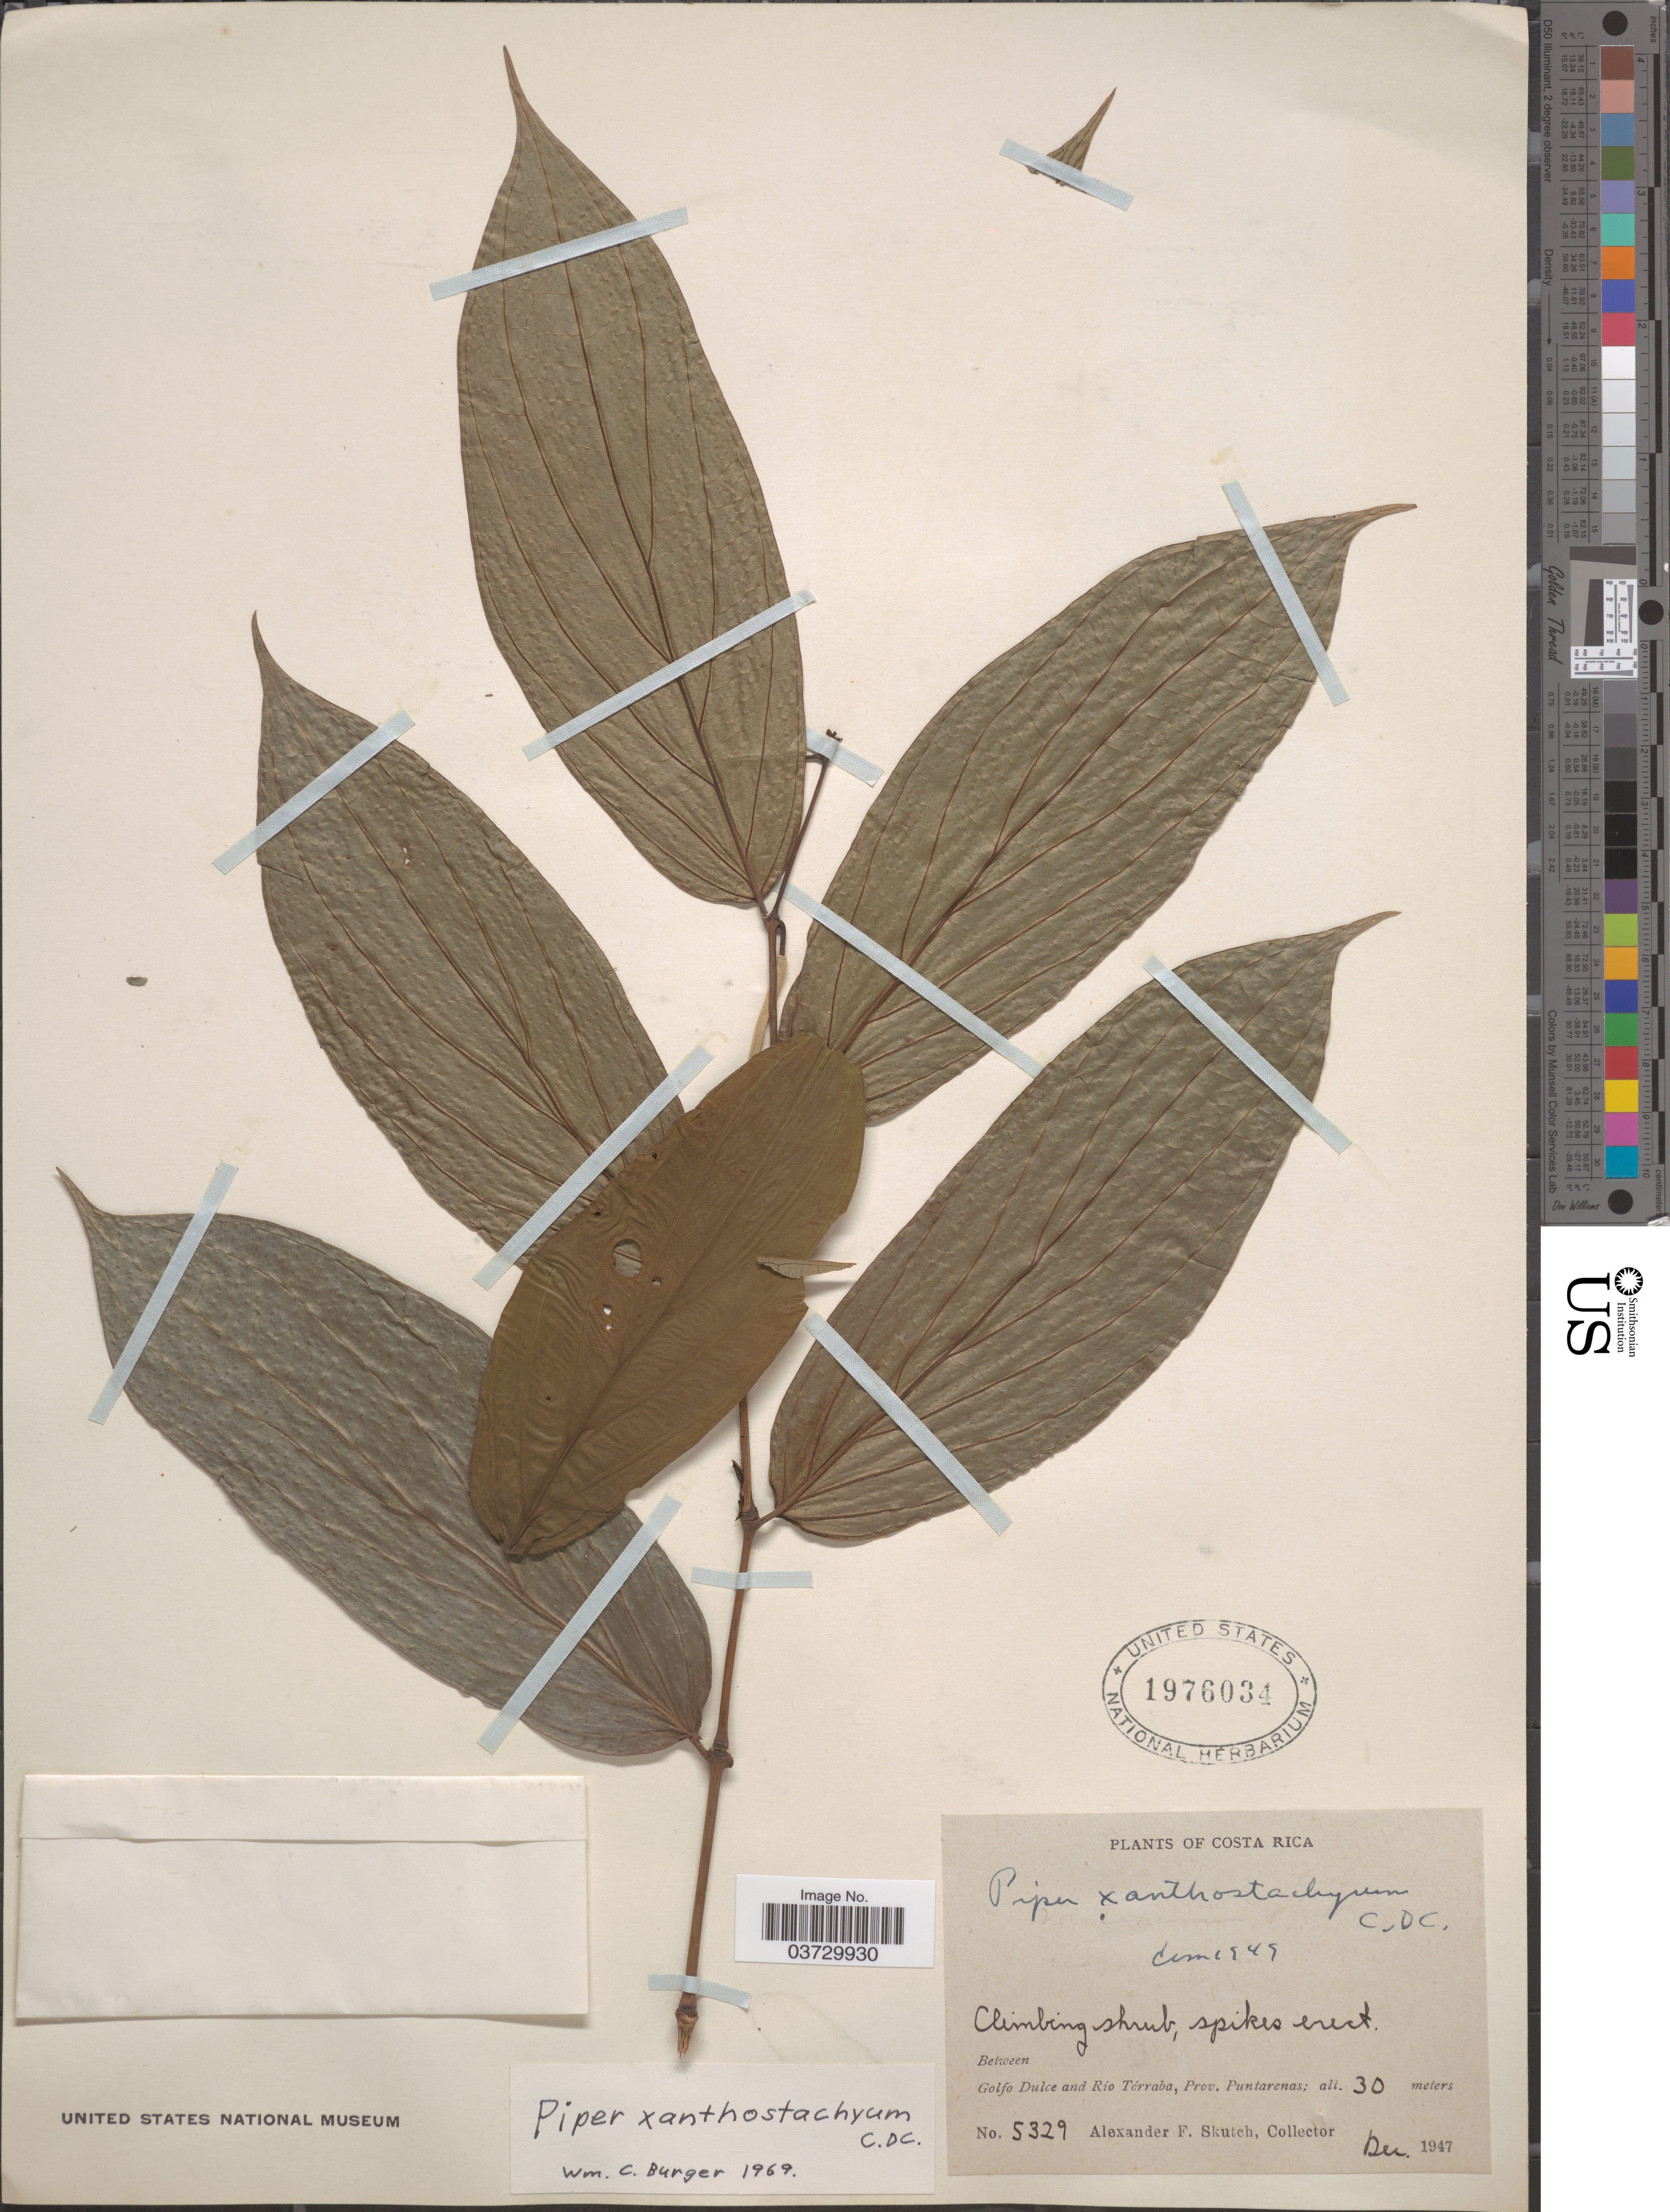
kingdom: Plantae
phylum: Tracheophyta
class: Magnoliopsida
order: Piperales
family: Piperaceae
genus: Piper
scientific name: Piper xanthostachyum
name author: C. DC. in Pittier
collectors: A. F. Skutch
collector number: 5329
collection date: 1947-12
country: Costa Rica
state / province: Puntarenas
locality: Between Golfo Dulce and Río Térraba.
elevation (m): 30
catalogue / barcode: US 1976034